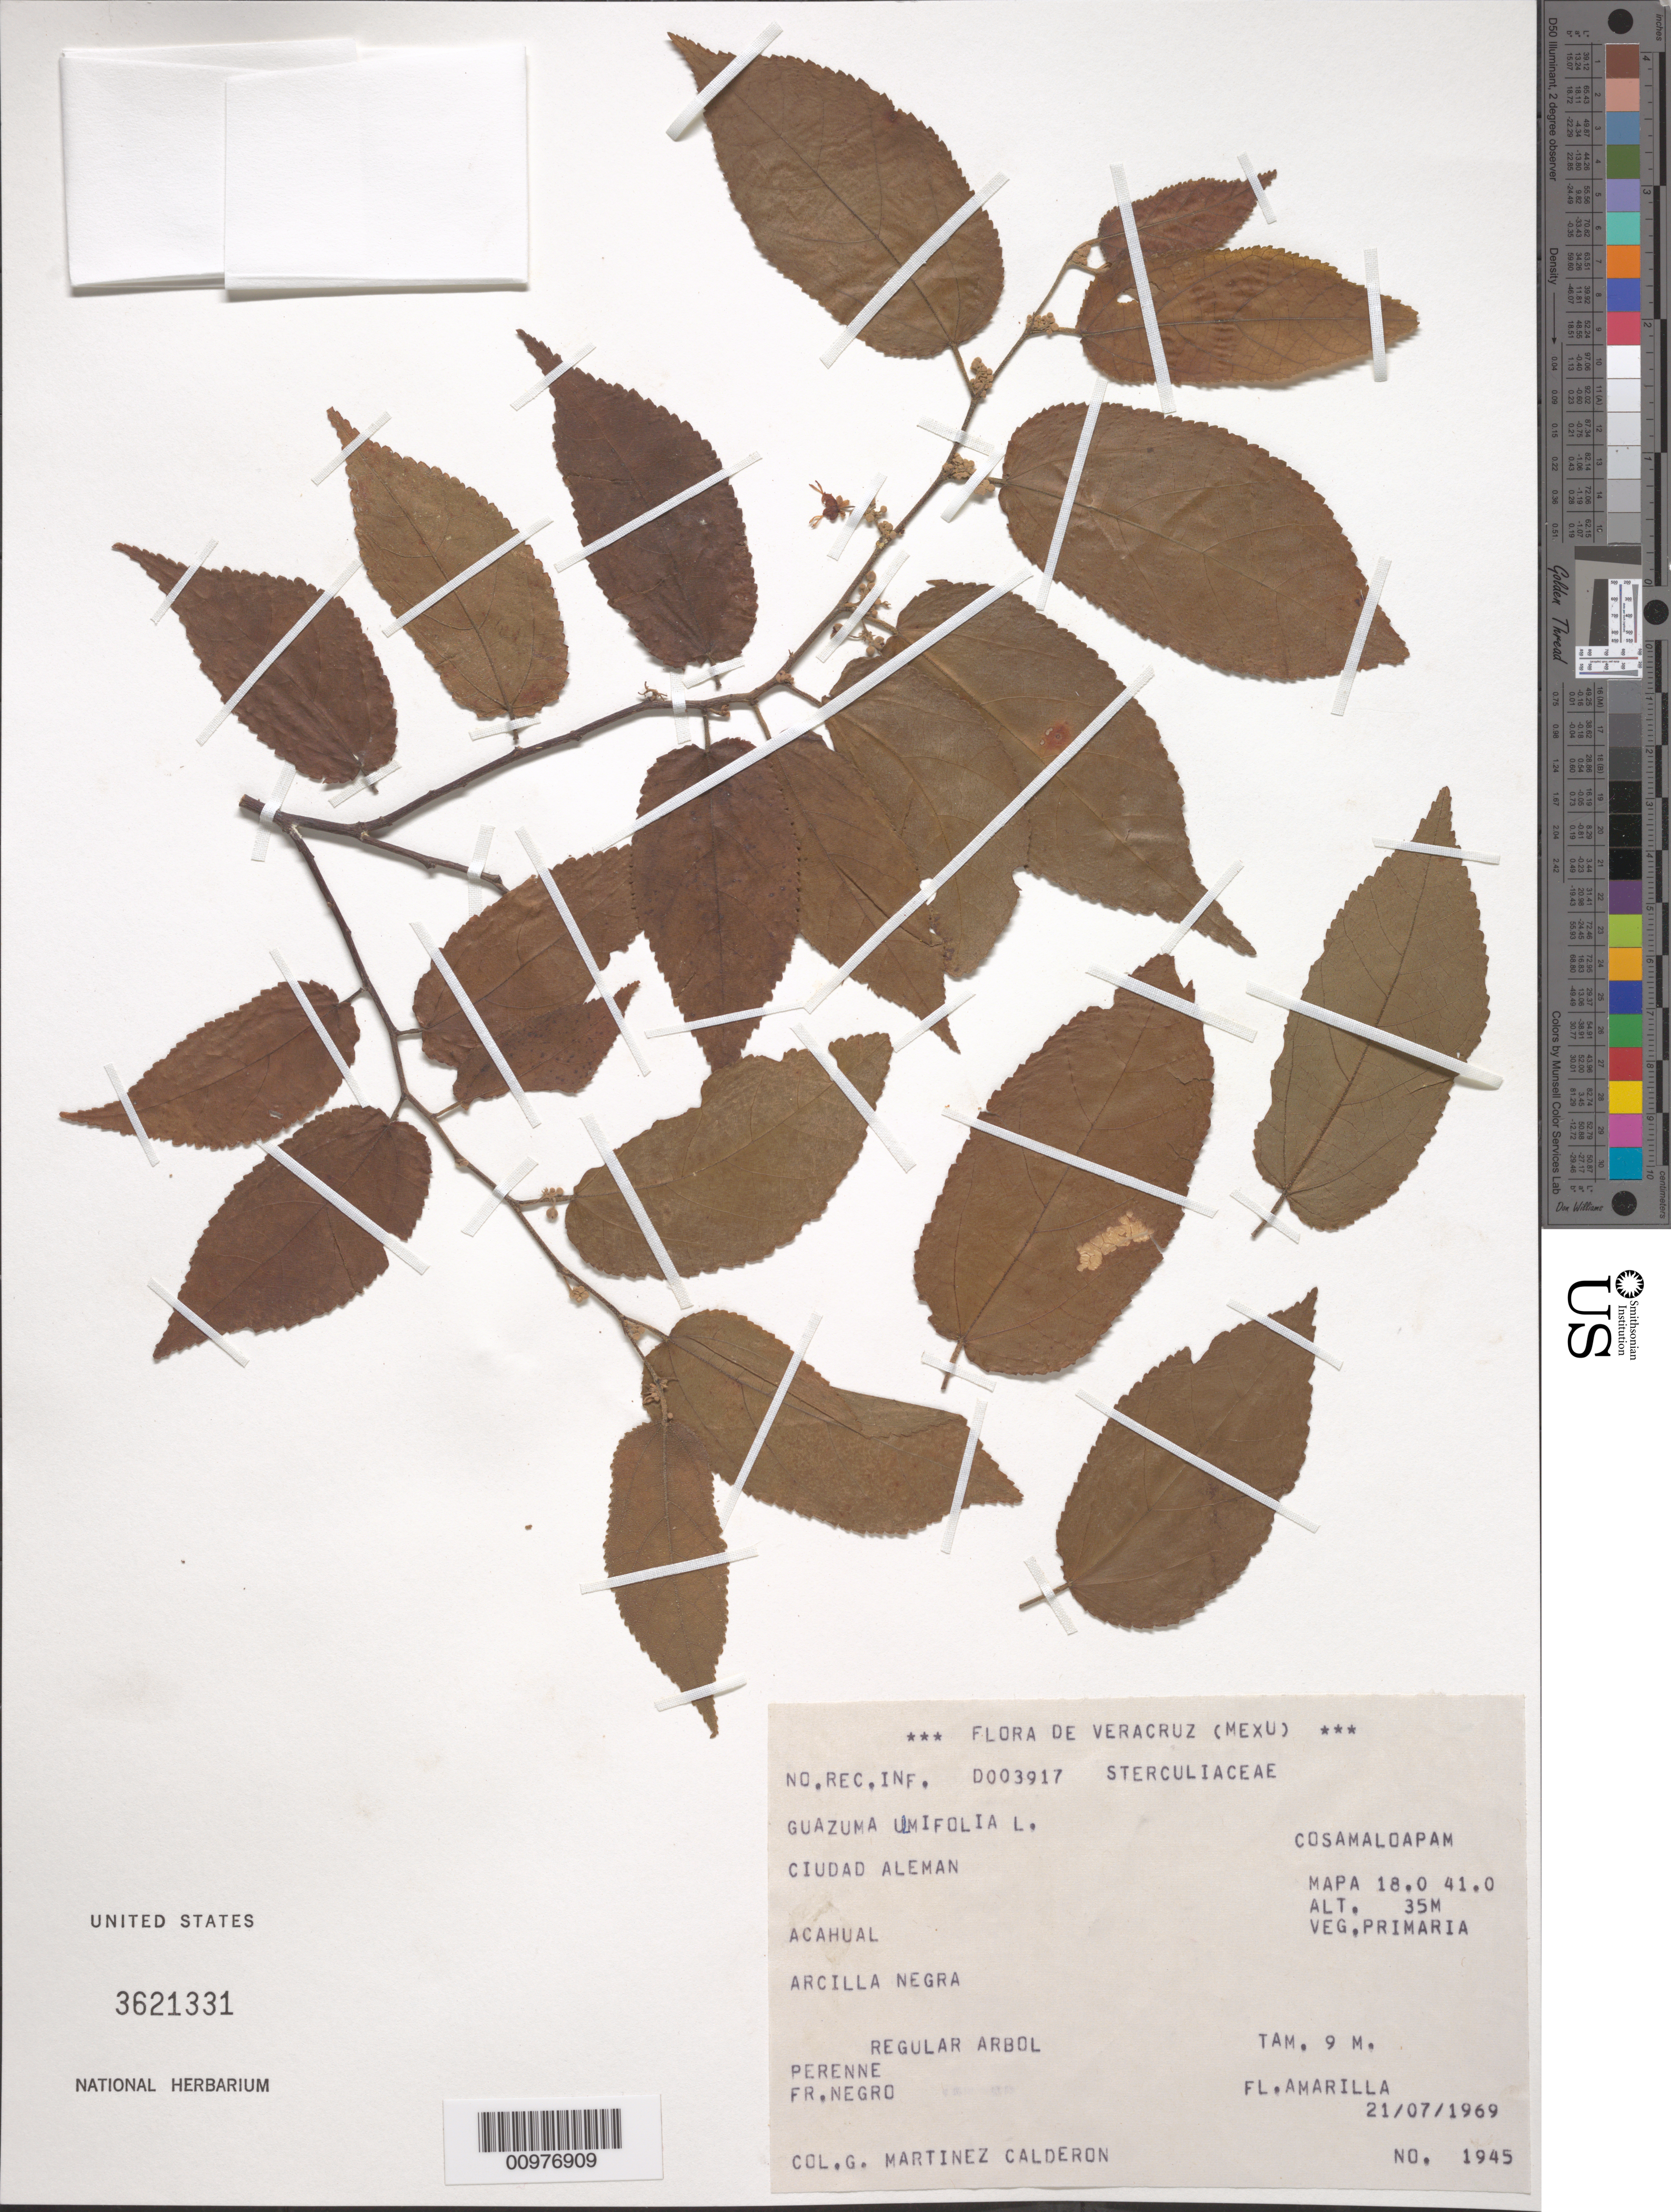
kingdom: Plantae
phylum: Tracheophyta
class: Magnoliopsida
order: Malvales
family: Malvaceae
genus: Guazuma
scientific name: Guazuma ulmifolia var. ulmifolia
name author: Lam.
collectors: G. Martínez Calderón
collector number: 1945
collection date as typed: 21/07/1969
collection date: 1969-07-21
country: Mexico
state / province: Veracruz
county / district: Cosamaloapan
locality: Ciudad Aleman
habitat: arcilla negra; veg. primaria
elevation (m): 35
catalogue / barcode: US 3621331